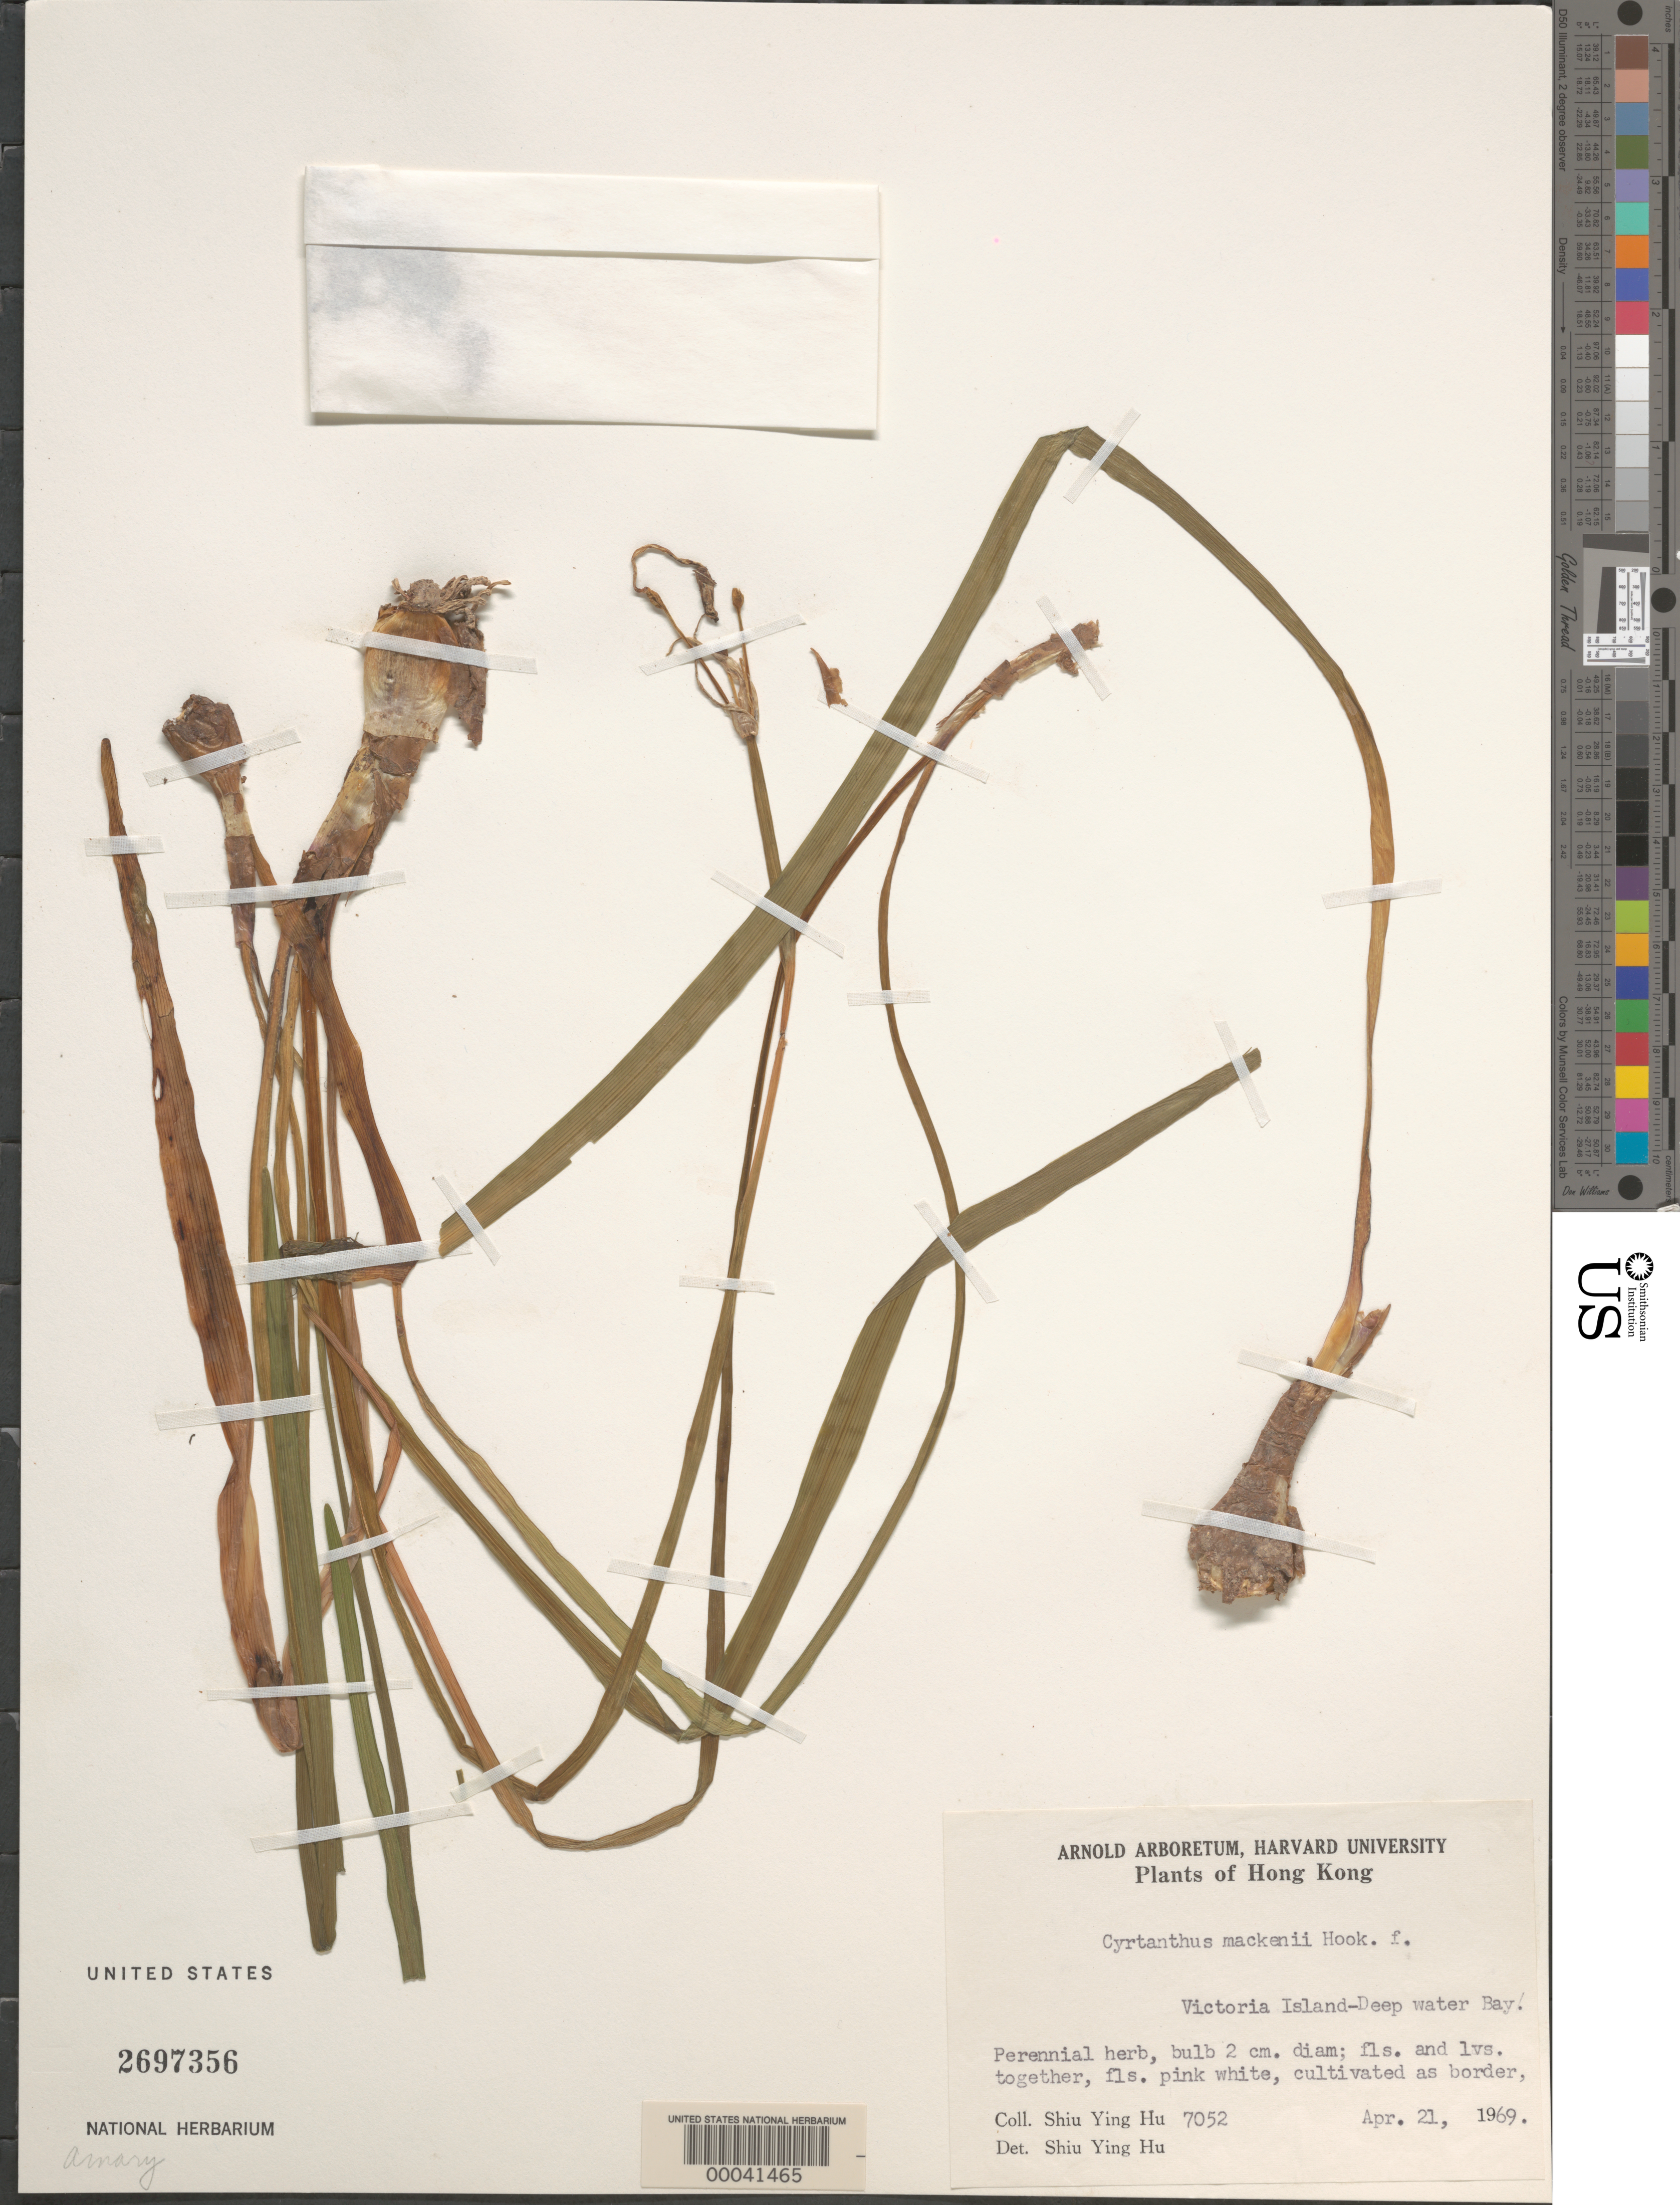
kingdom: Plantae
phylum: Tracheophyta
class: Liliopsida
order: Asparagales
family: Amaryllidaceae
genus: Cyrtanthus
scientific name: Cyrtanthus mackenii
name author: Hook. f.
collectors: S. Y. Hu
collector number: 7052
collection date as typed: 21 Apr 1969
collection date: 1969-04-21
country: China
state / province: Hong Kong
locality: Victoria island, deep water bay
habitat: Cultivated as border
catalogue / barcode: US 2697356